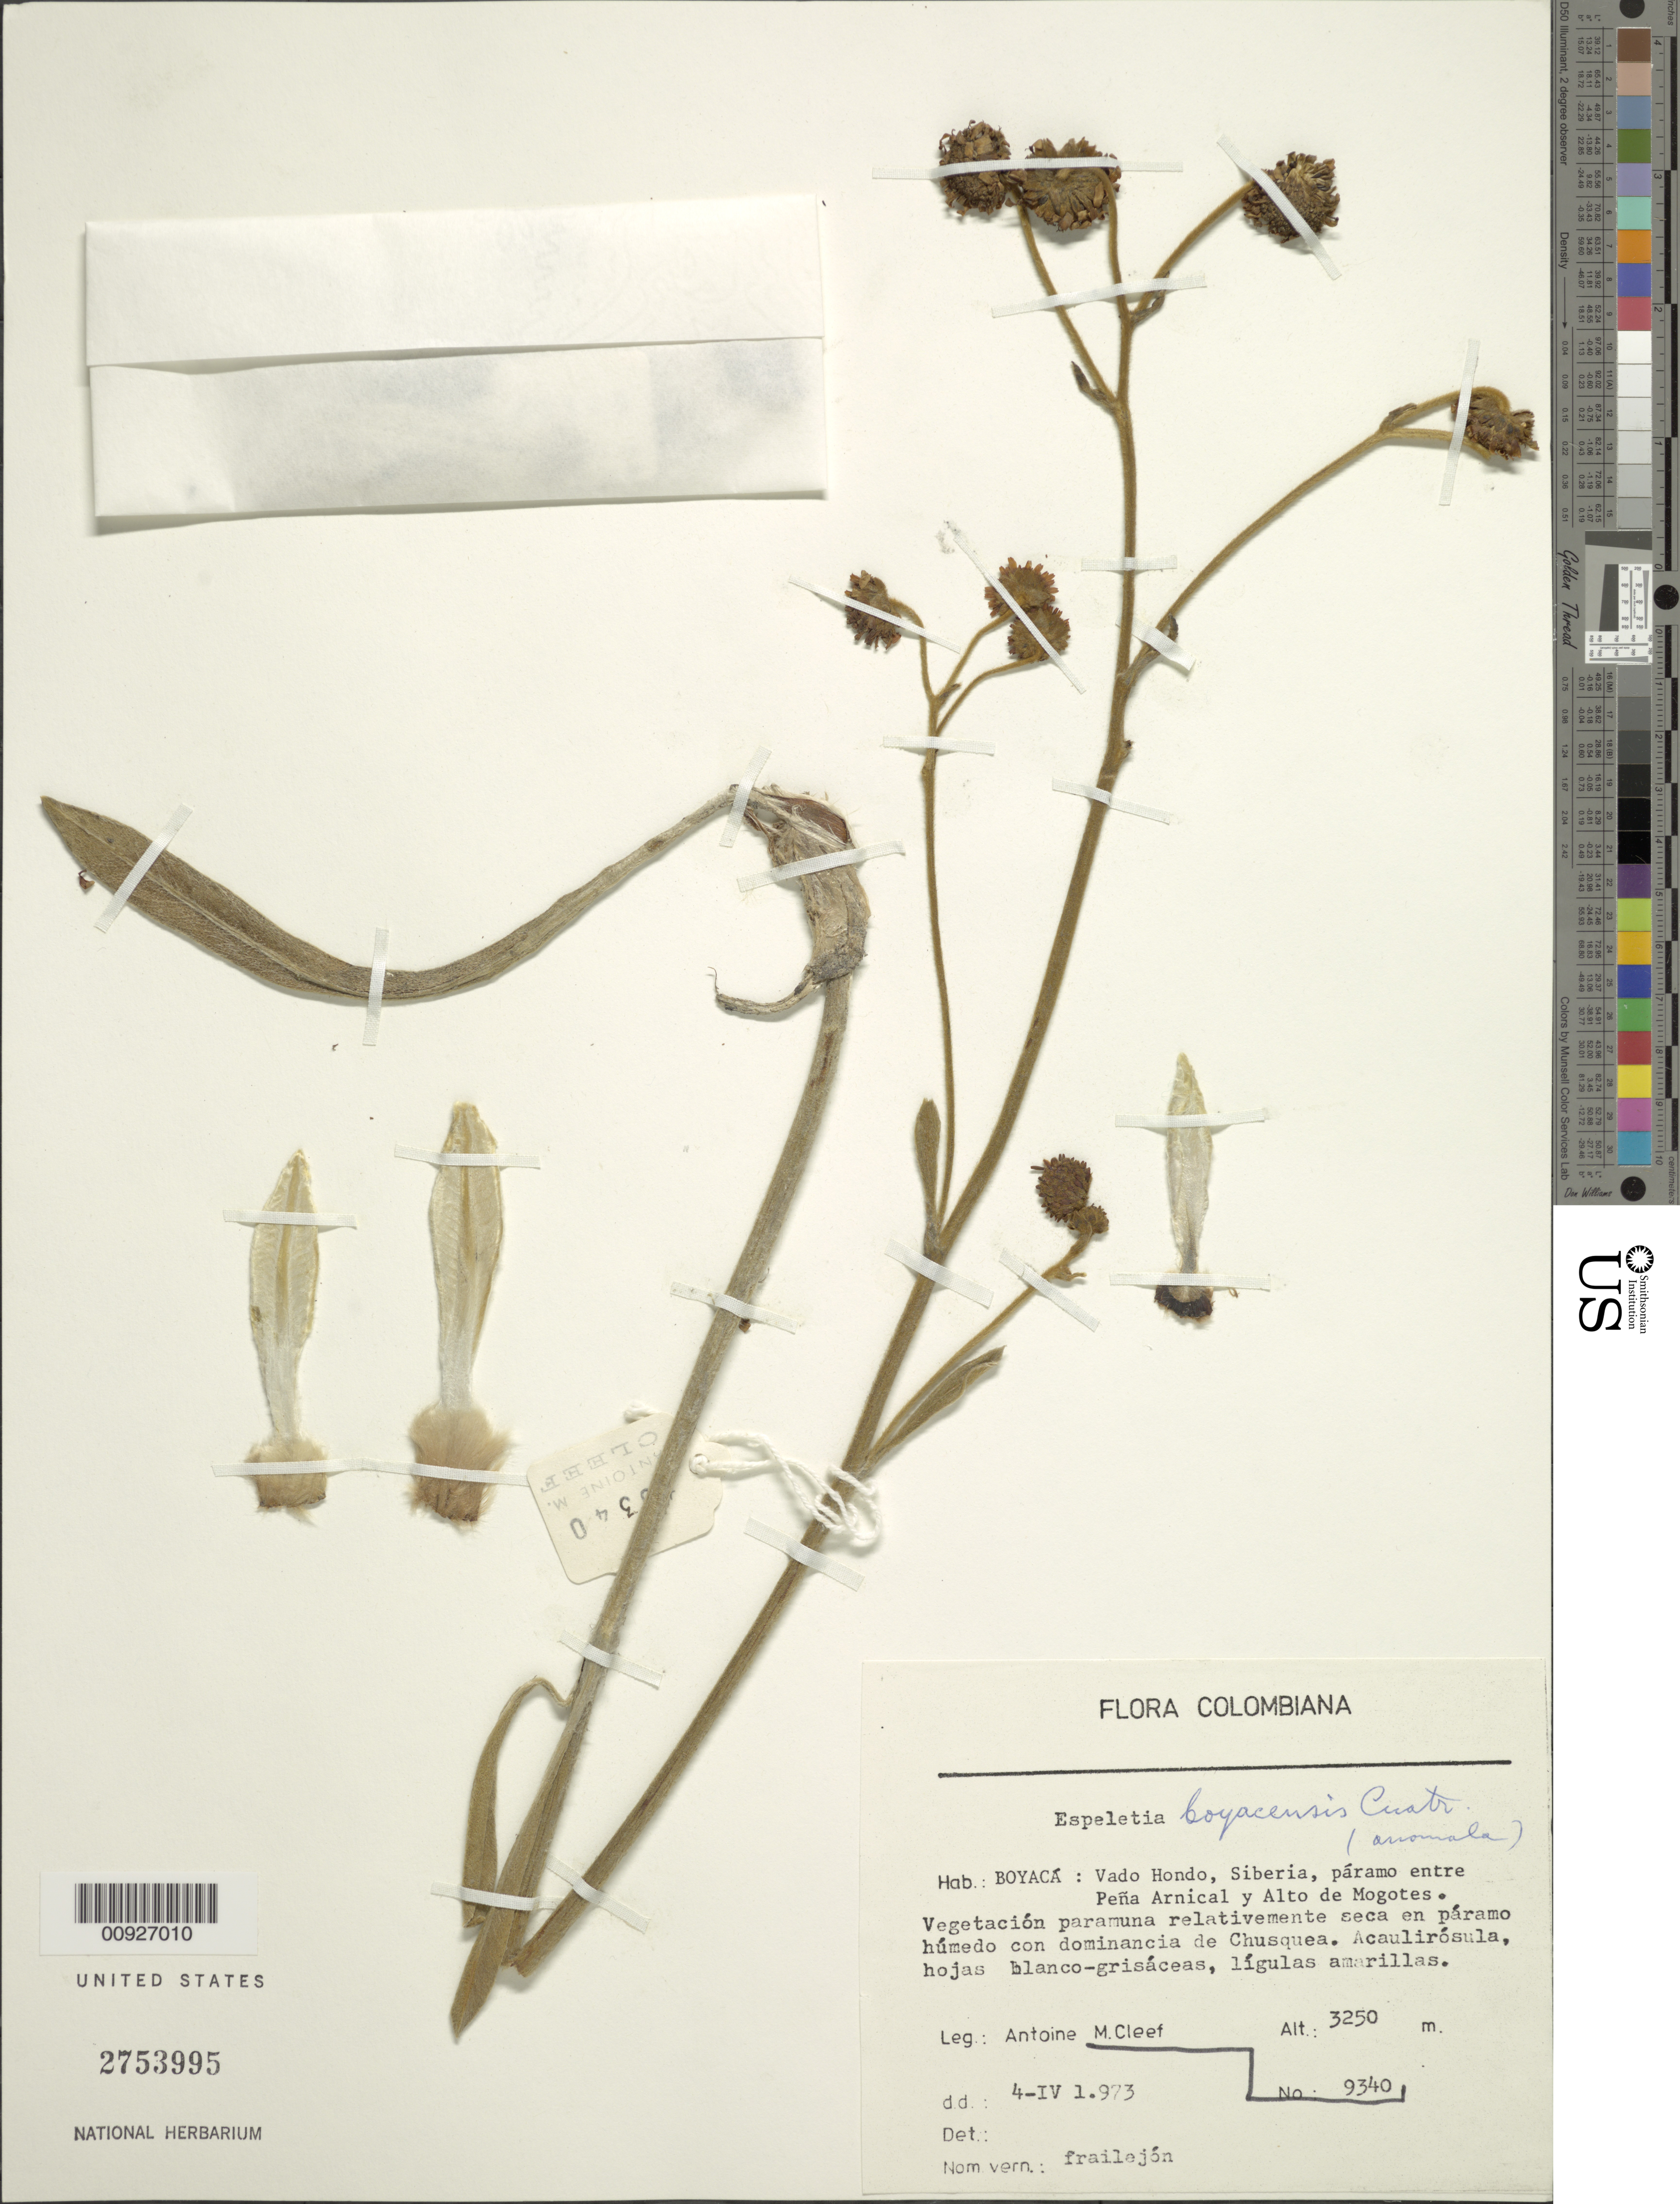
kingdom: Plantae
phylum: Tracheophyta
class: Magnoliopsida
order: Asterales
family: Asteraceae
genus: Espeletia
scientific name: Espeletia boyacensis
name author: Cuatrec.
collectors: A. M. Cleef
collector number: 9340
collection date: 1973-04-04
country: Colombia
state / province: Boyacá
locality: Vado Hondo, Siberia, Páramo entre Peña Arnical y Alto de Mogotes.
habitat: Vegetación paramuna relativamente seca en páramo húmedo con dominancia de Chusquea.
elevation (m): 3250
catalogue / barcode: US 2753995